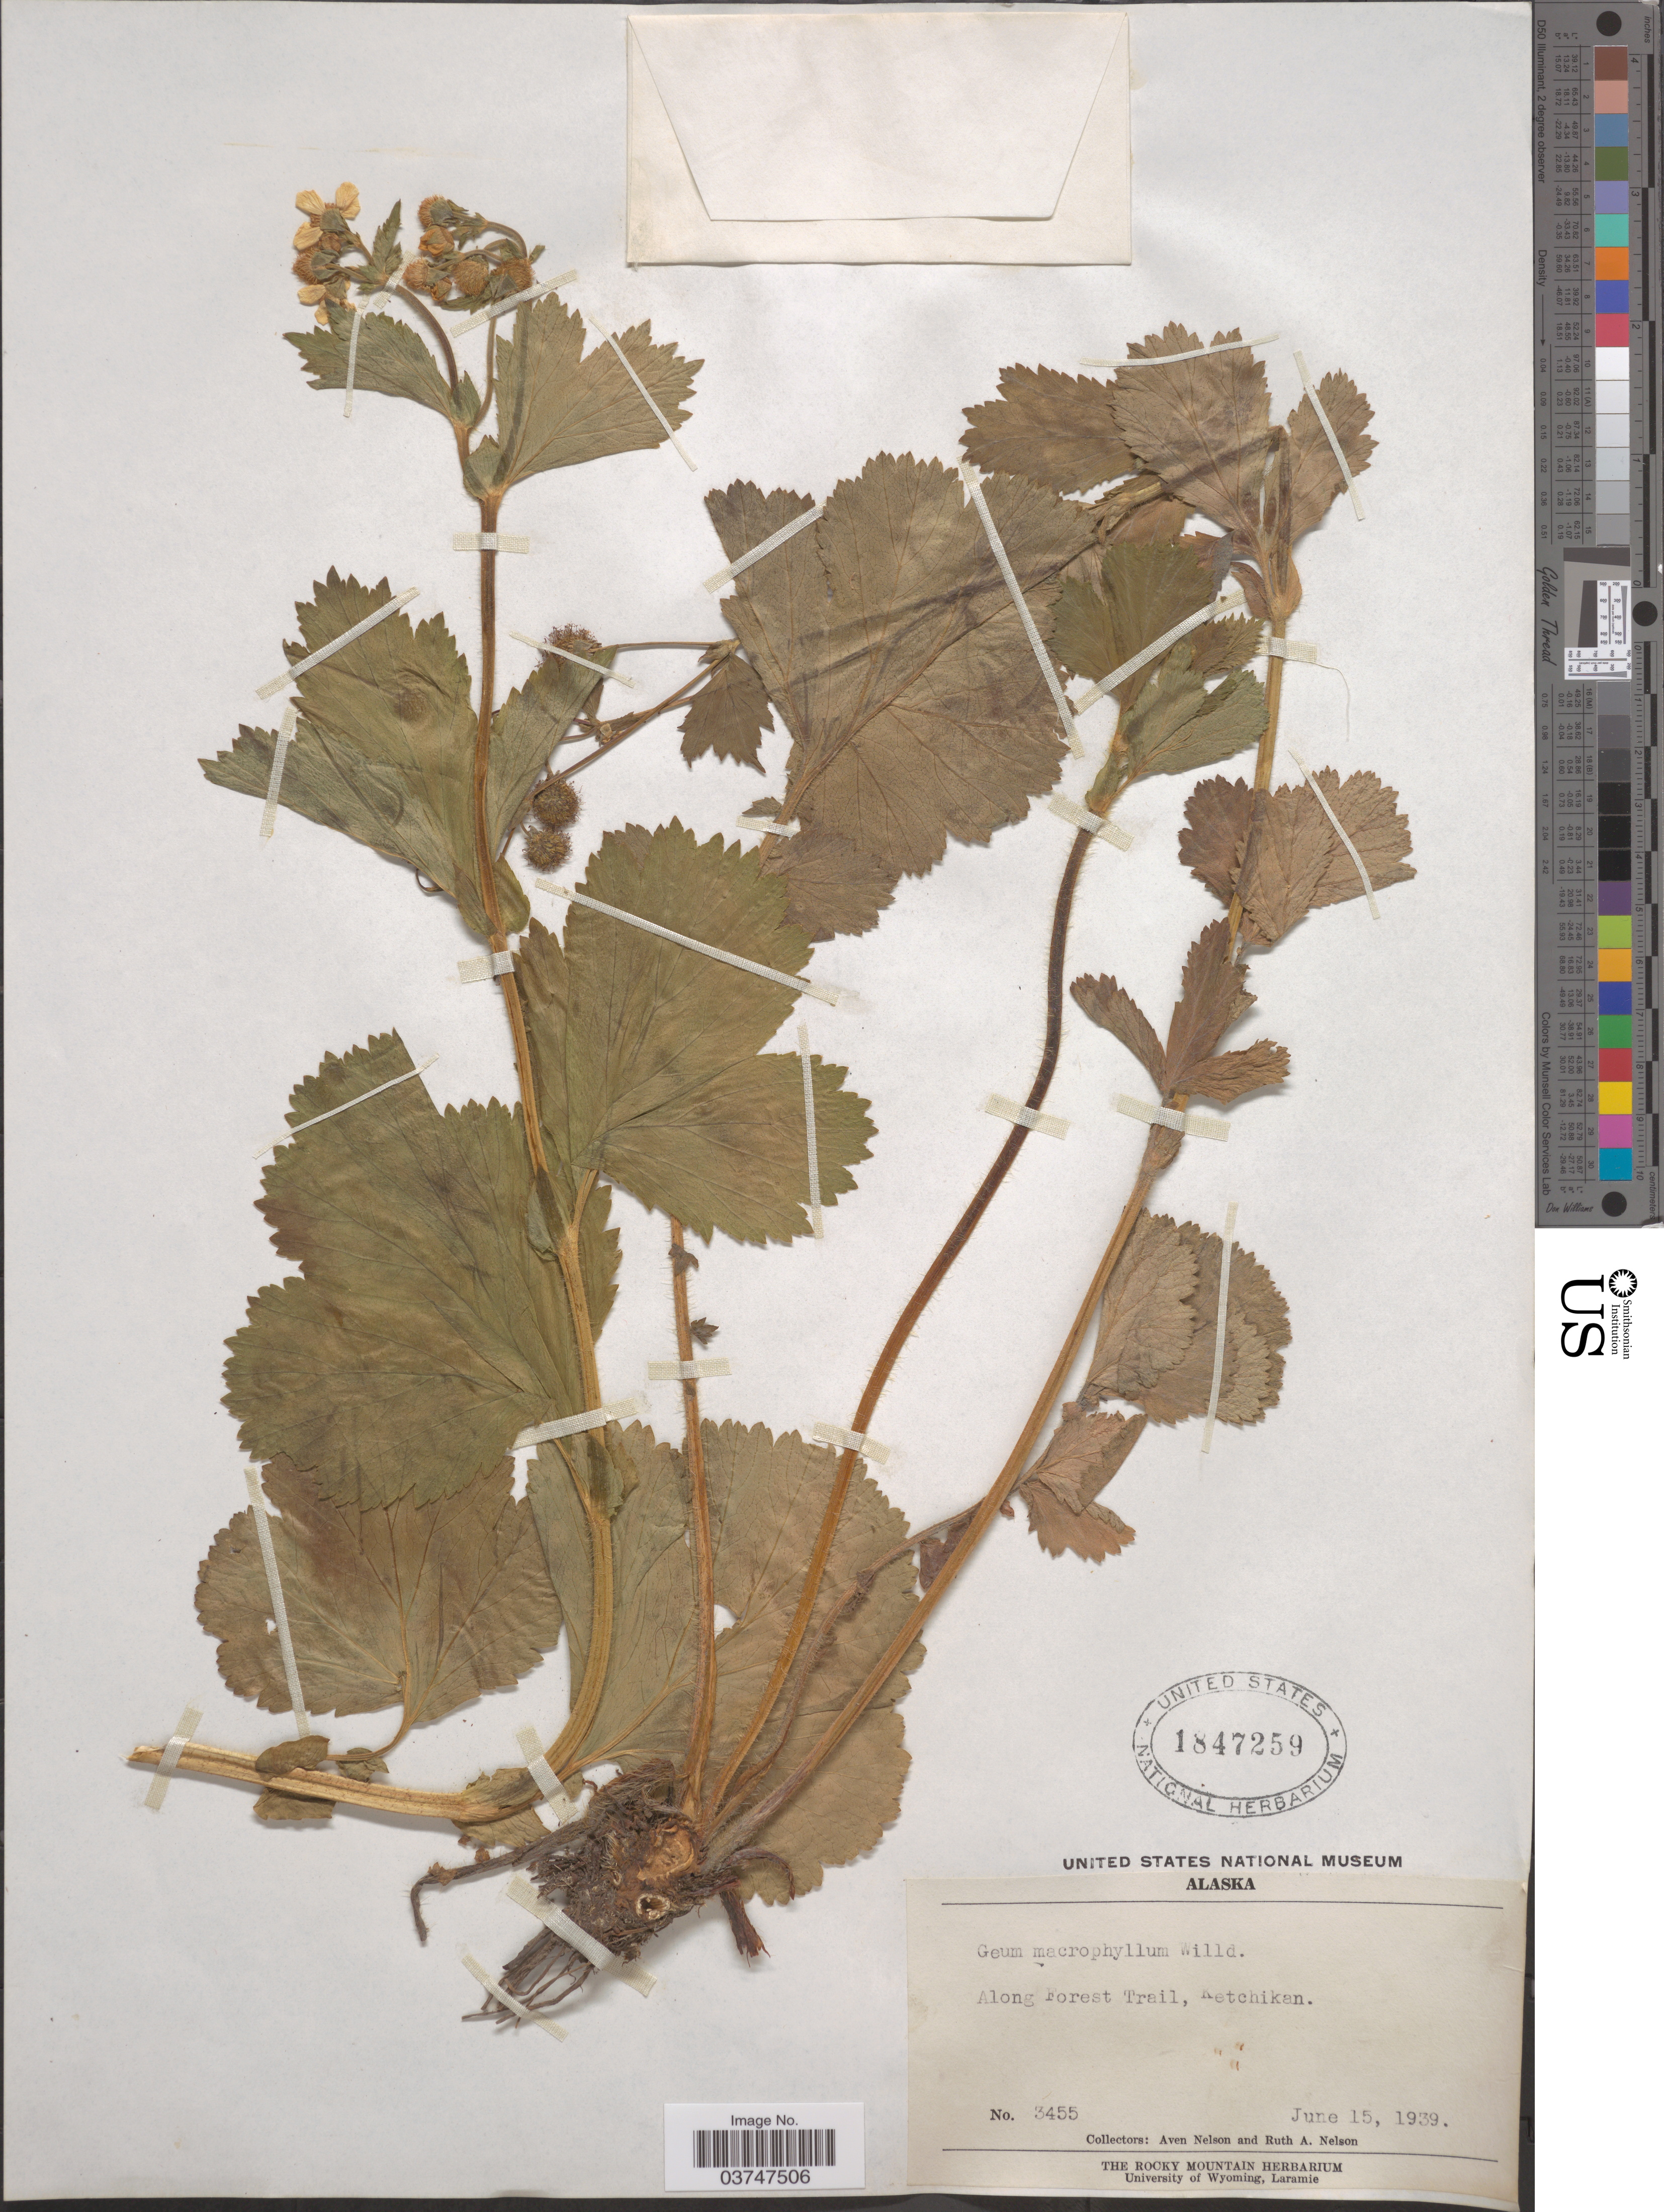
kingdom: Plantae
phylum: Tracheophyta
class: Magnoliopsida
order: Rosales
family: Rosaceae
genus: Geum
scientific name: Geum macrophyllum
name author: Willd.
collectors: A. Nelson & R. A. Nelson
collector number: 3455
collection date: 1939-06-15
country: United States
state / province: Alaska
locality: Along Forest Trail, Ketchikan.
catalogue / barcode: US 1847259